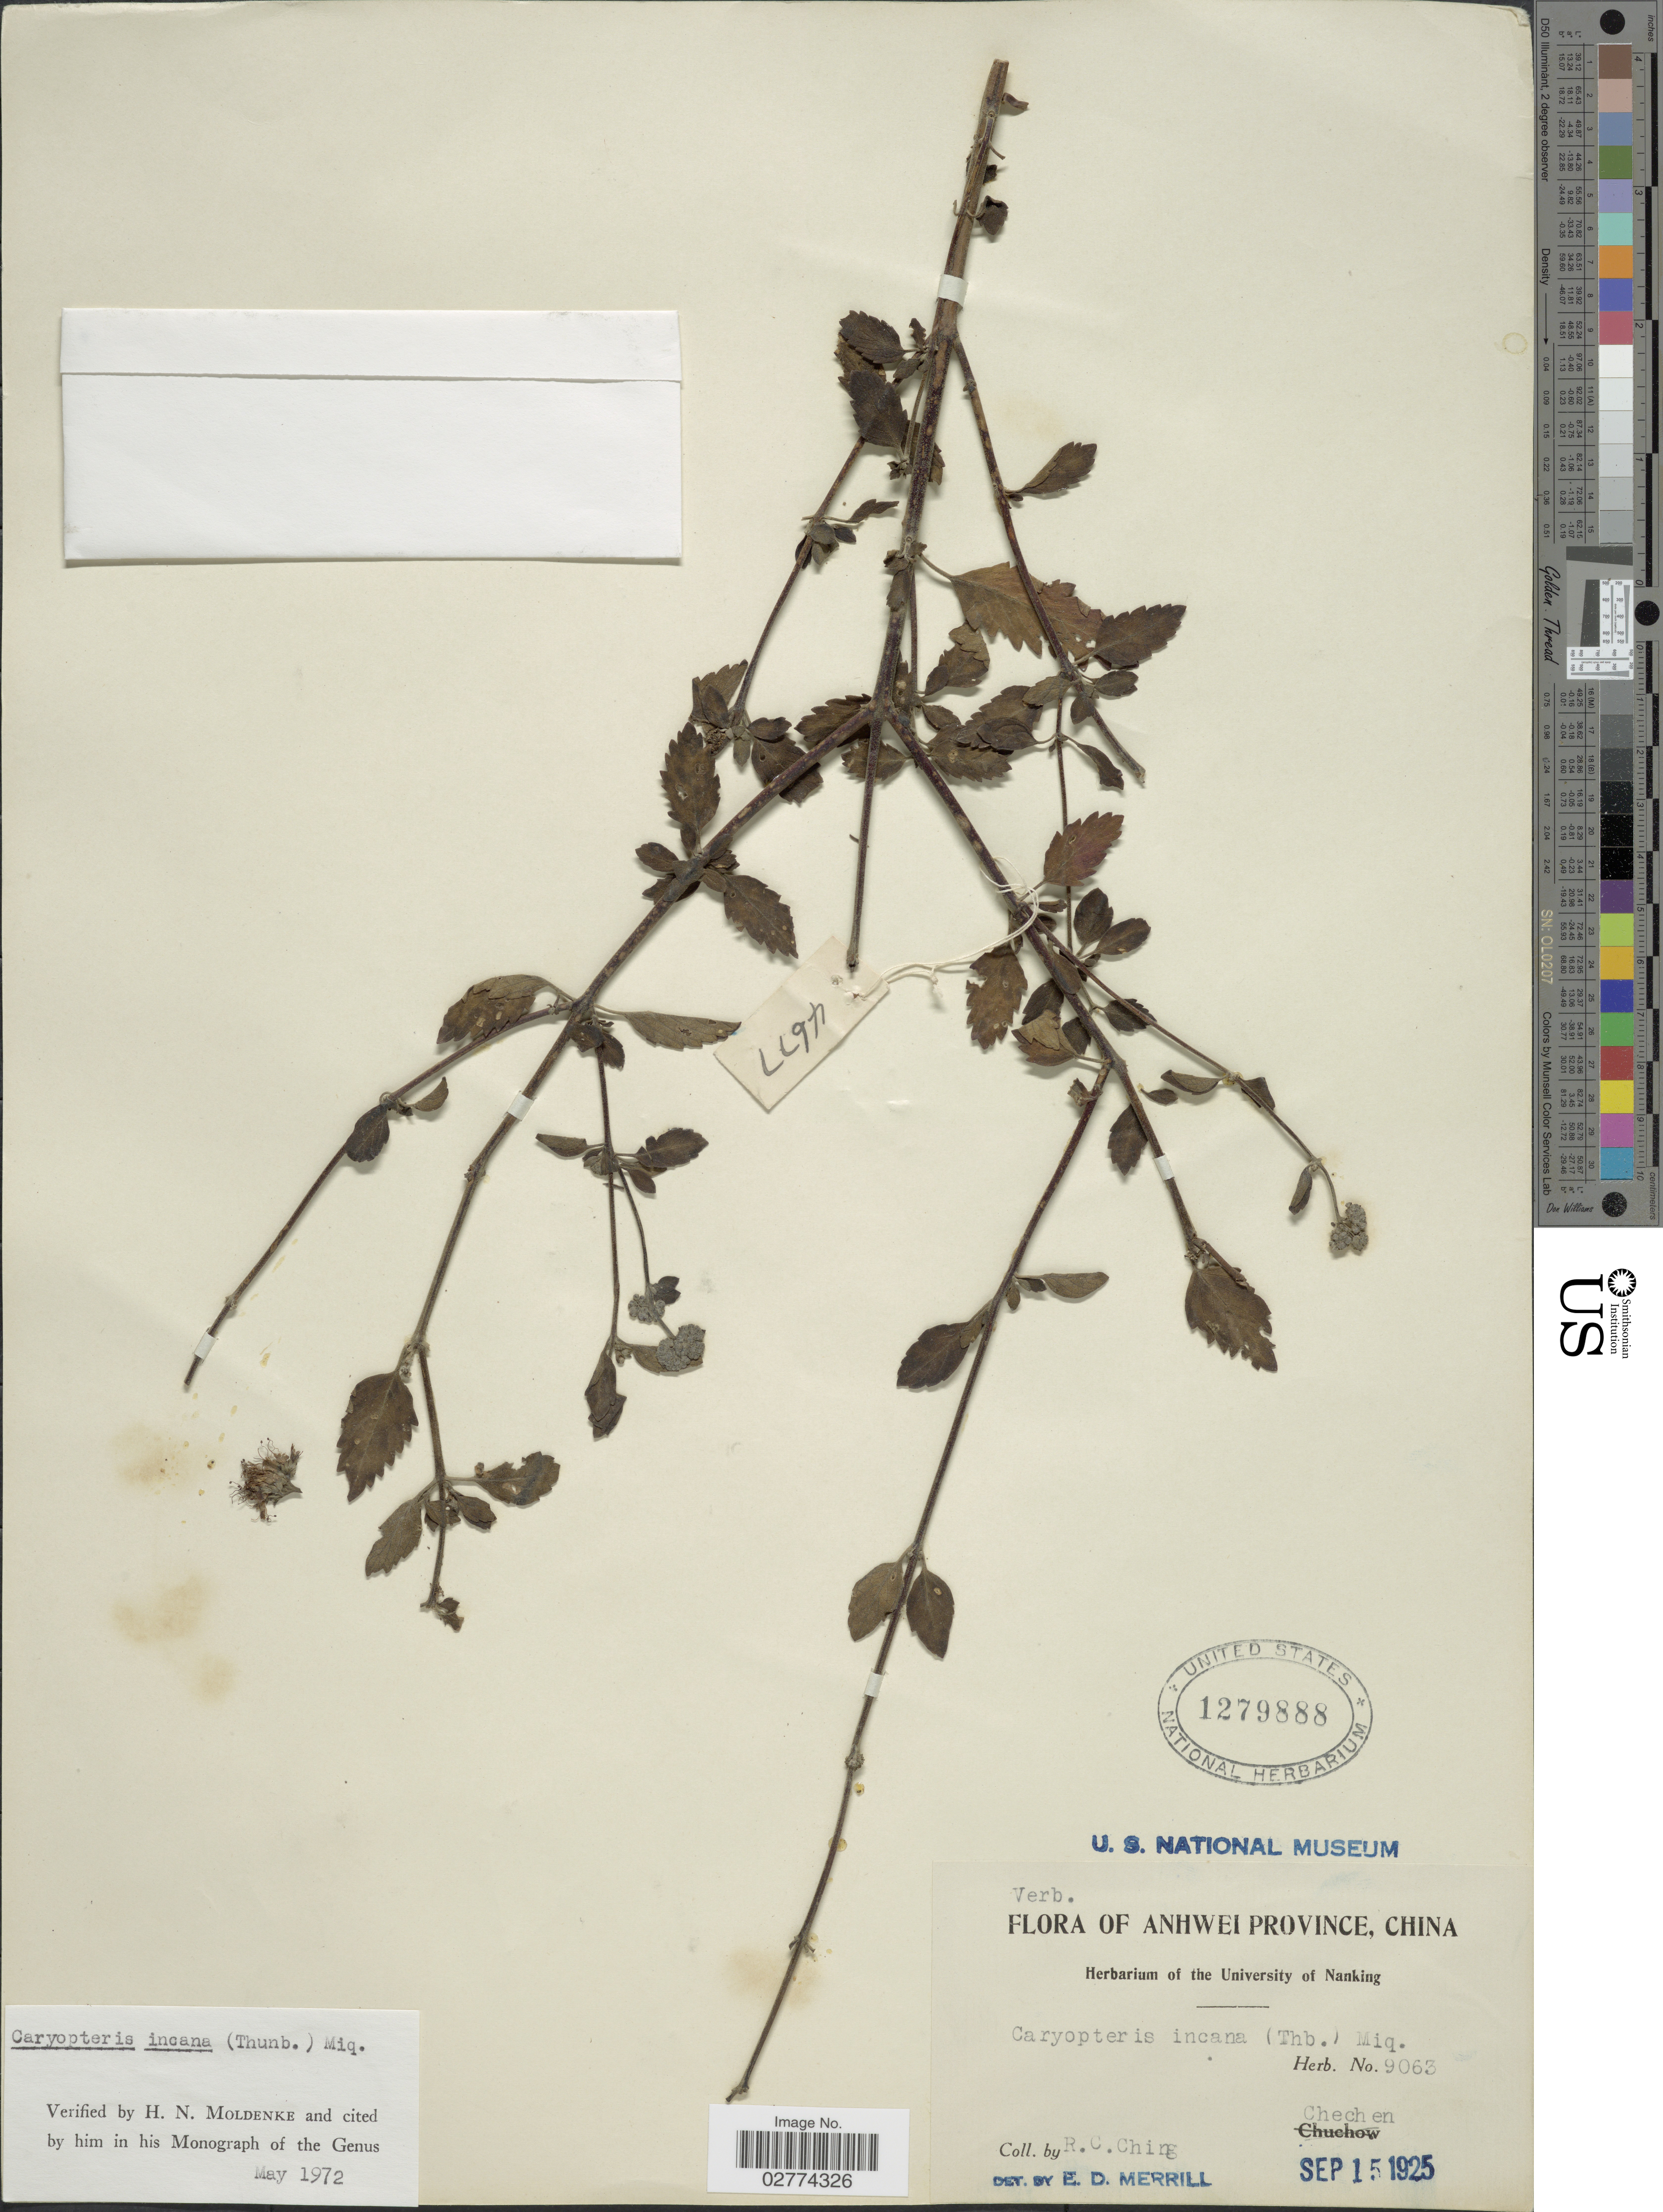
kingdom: Plantae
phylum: Tracheophyta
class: Magnoliopsida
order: Lamiales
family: Lamiaceae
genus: Caryopteris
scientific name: Caryopteris incana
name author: (Thunb. ex Houtt.) Miq.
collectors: R. C. Ching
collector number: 9063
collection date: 1925-09-15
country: China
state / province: Anhui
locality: Anhwei Province. Chechen.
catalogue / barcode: US 1279888